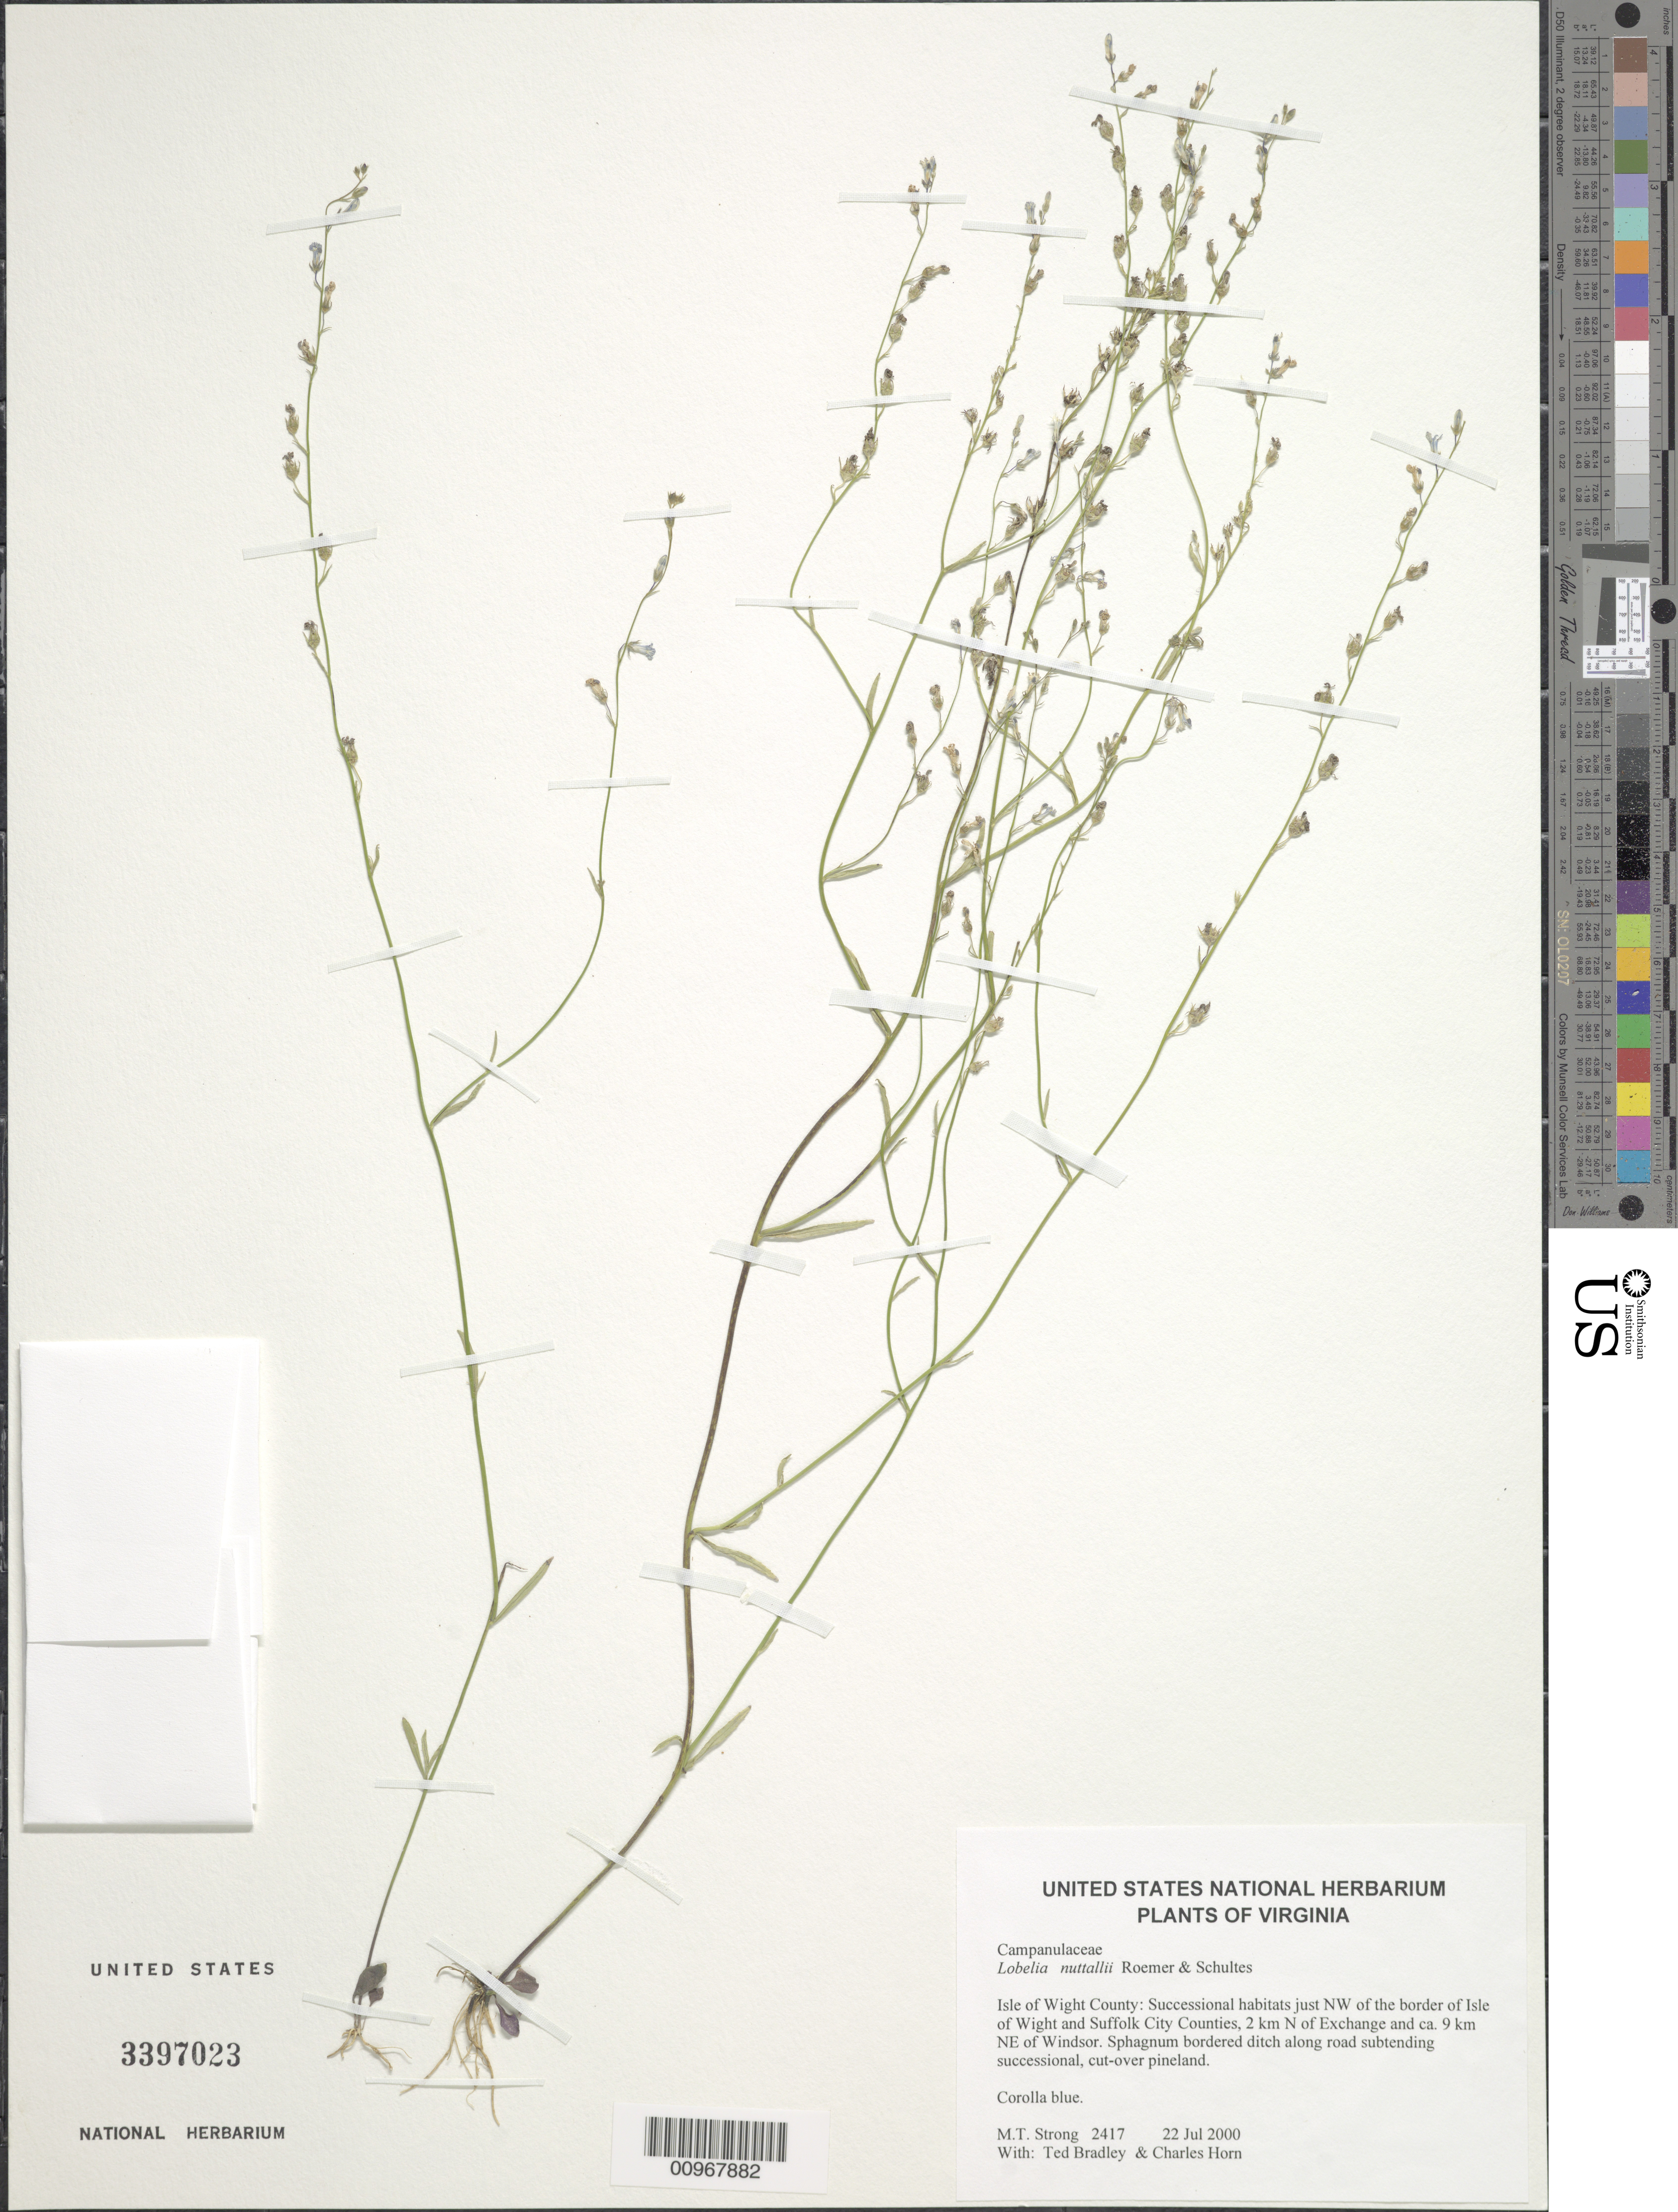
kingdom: Plantae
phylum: Tracheophyta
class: Magnoliopsida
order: Asterales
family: Campanulaceae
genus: Lobelia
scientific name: Lobelia nuttallii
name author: Schult.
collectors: M. T. Strong, T. Bradley & C. Horn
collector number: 2417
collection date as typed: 22 Jul 2000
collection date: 2000-07-22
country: United States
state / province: Virginia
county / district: Isle of Wight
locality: Just NW of the border of Isle of Wight and Suffolk City Counties, 2 km N of Exchange and ca. 9 km NE of Windsor.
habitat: Sphagnum bordered ditch along road subtending successional, cut-over pineland.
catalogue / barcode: US 3397023